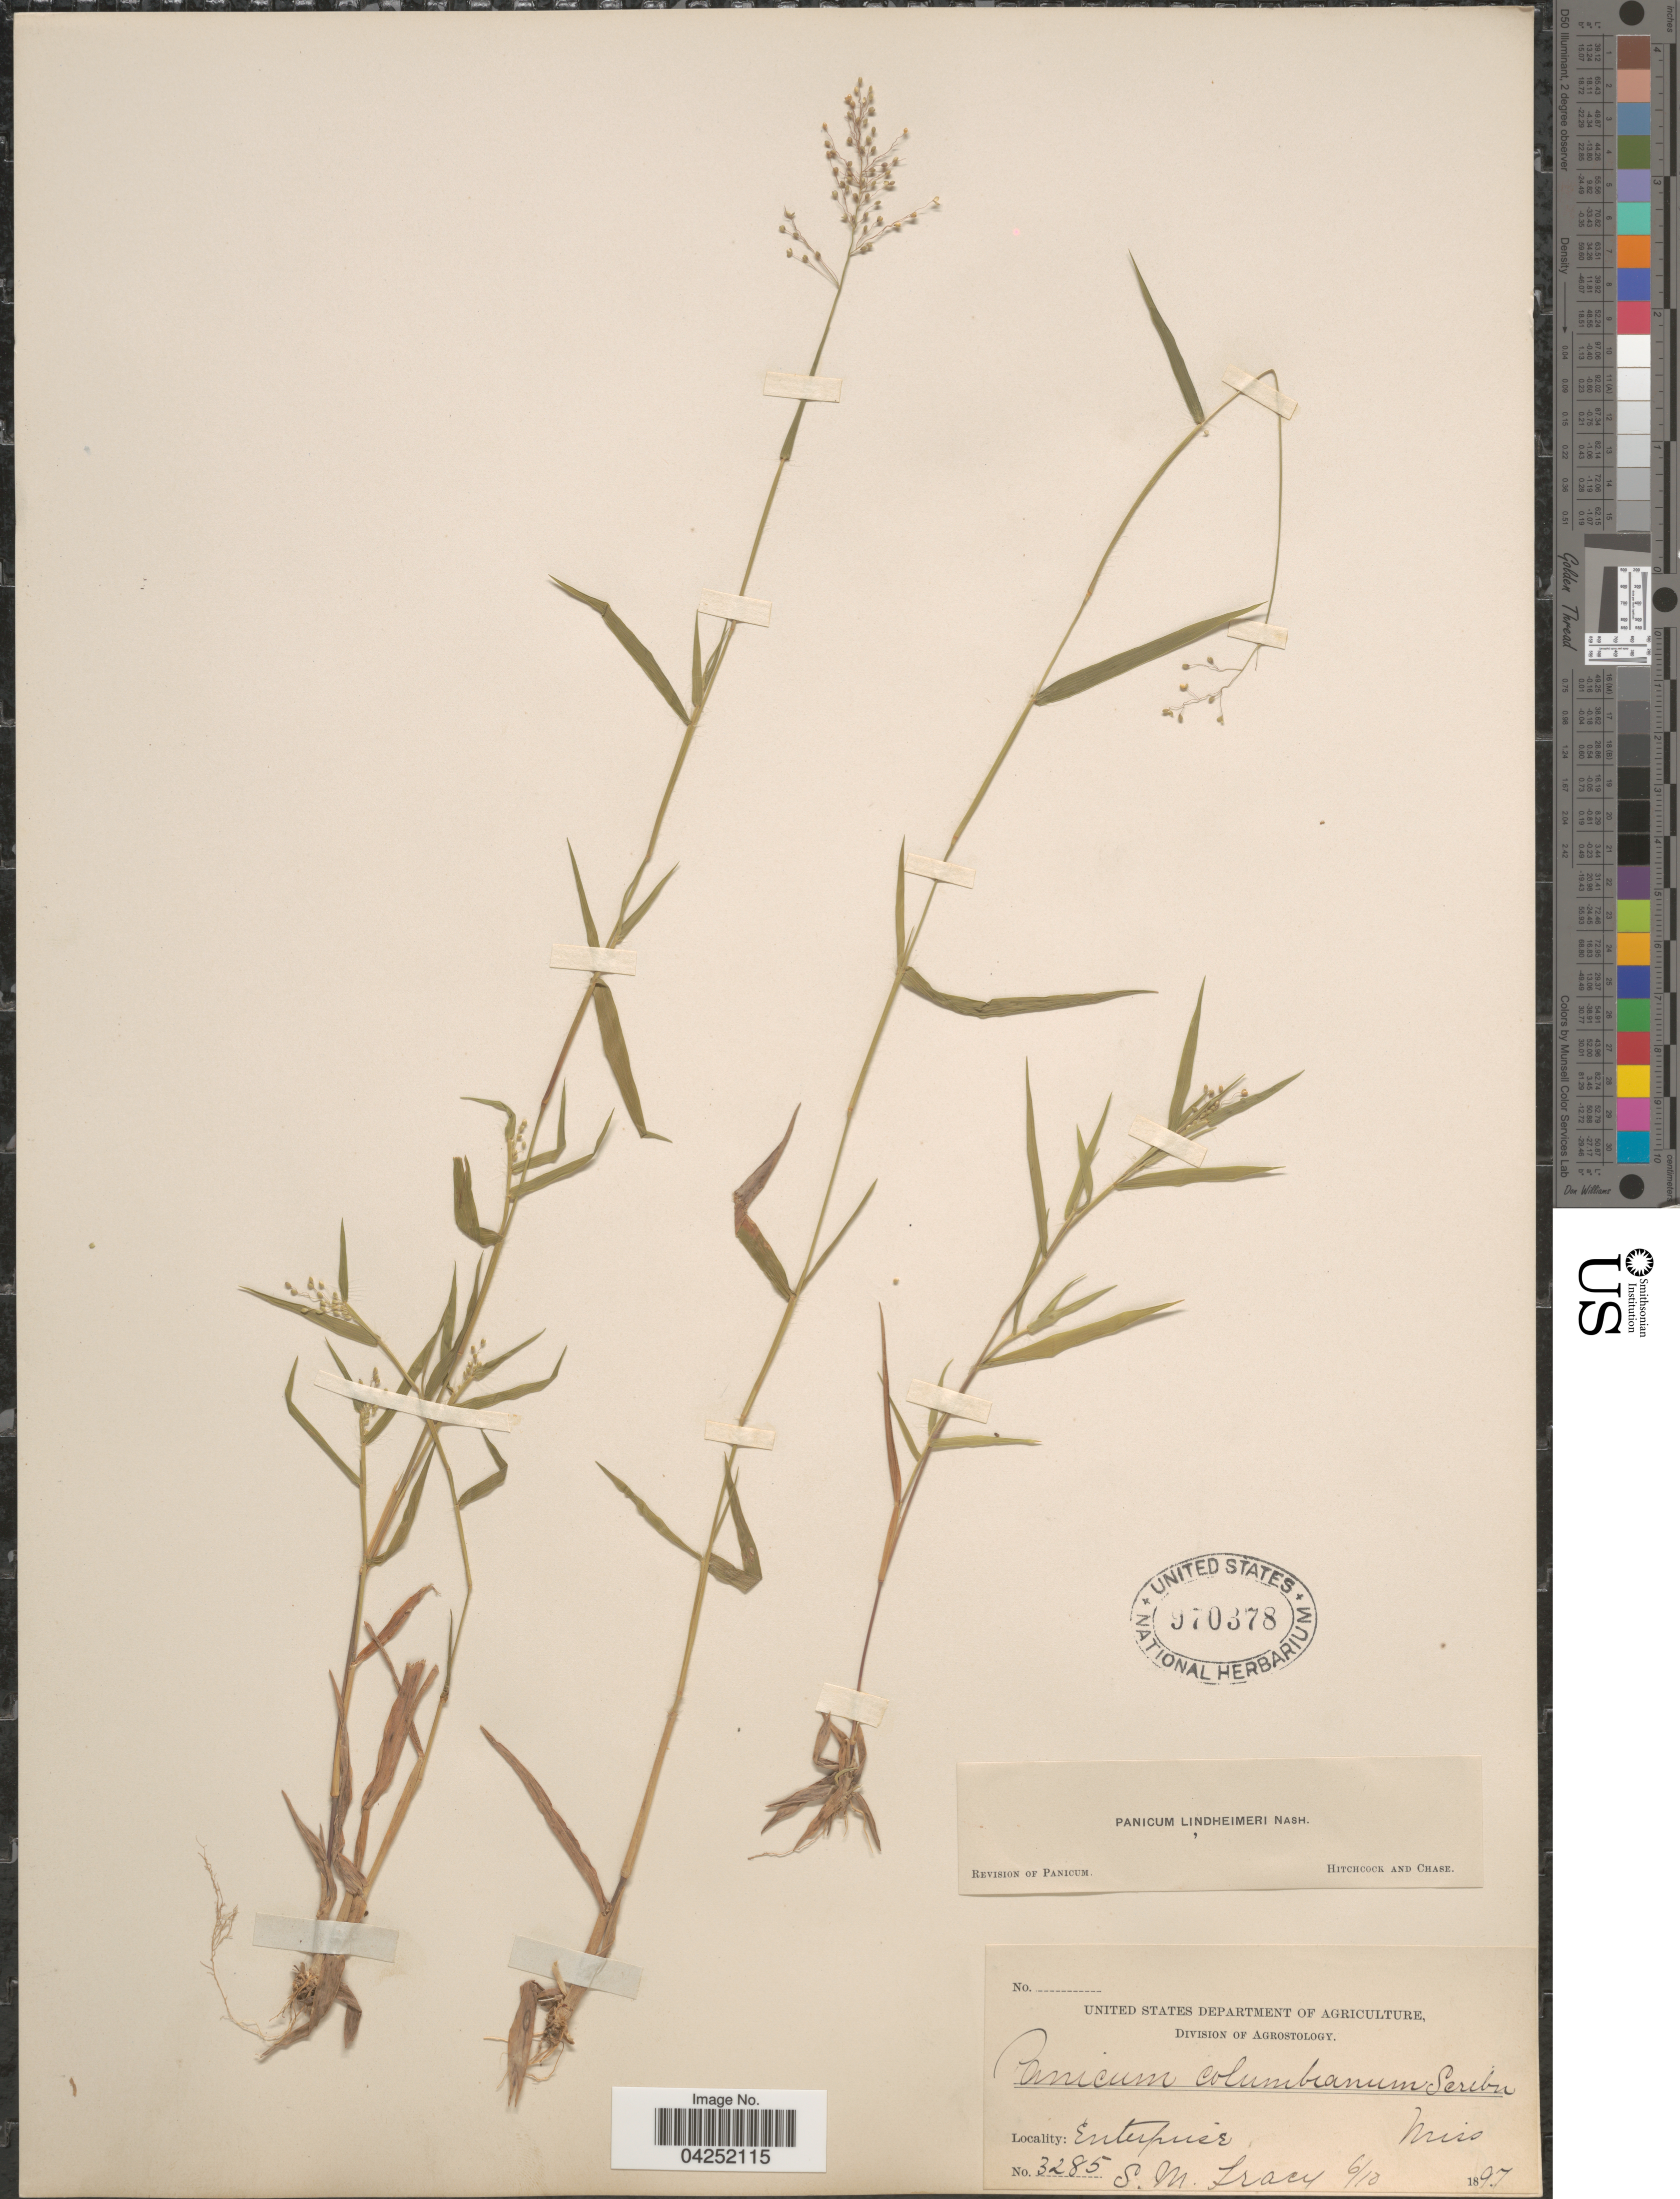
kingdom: Plantae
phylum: Tracheophyta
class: Liliopsida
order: Poales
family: Poaceae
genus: Dichanthelium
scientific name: Dichanthelium acuminatum var. lindheimeri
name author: (Nash) Gould & C.A. Clark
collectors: S. M. Tracy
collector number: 3285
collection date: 1897-06-10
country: United States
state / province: Mississippi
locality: Enterprise.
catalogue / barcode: US 970378